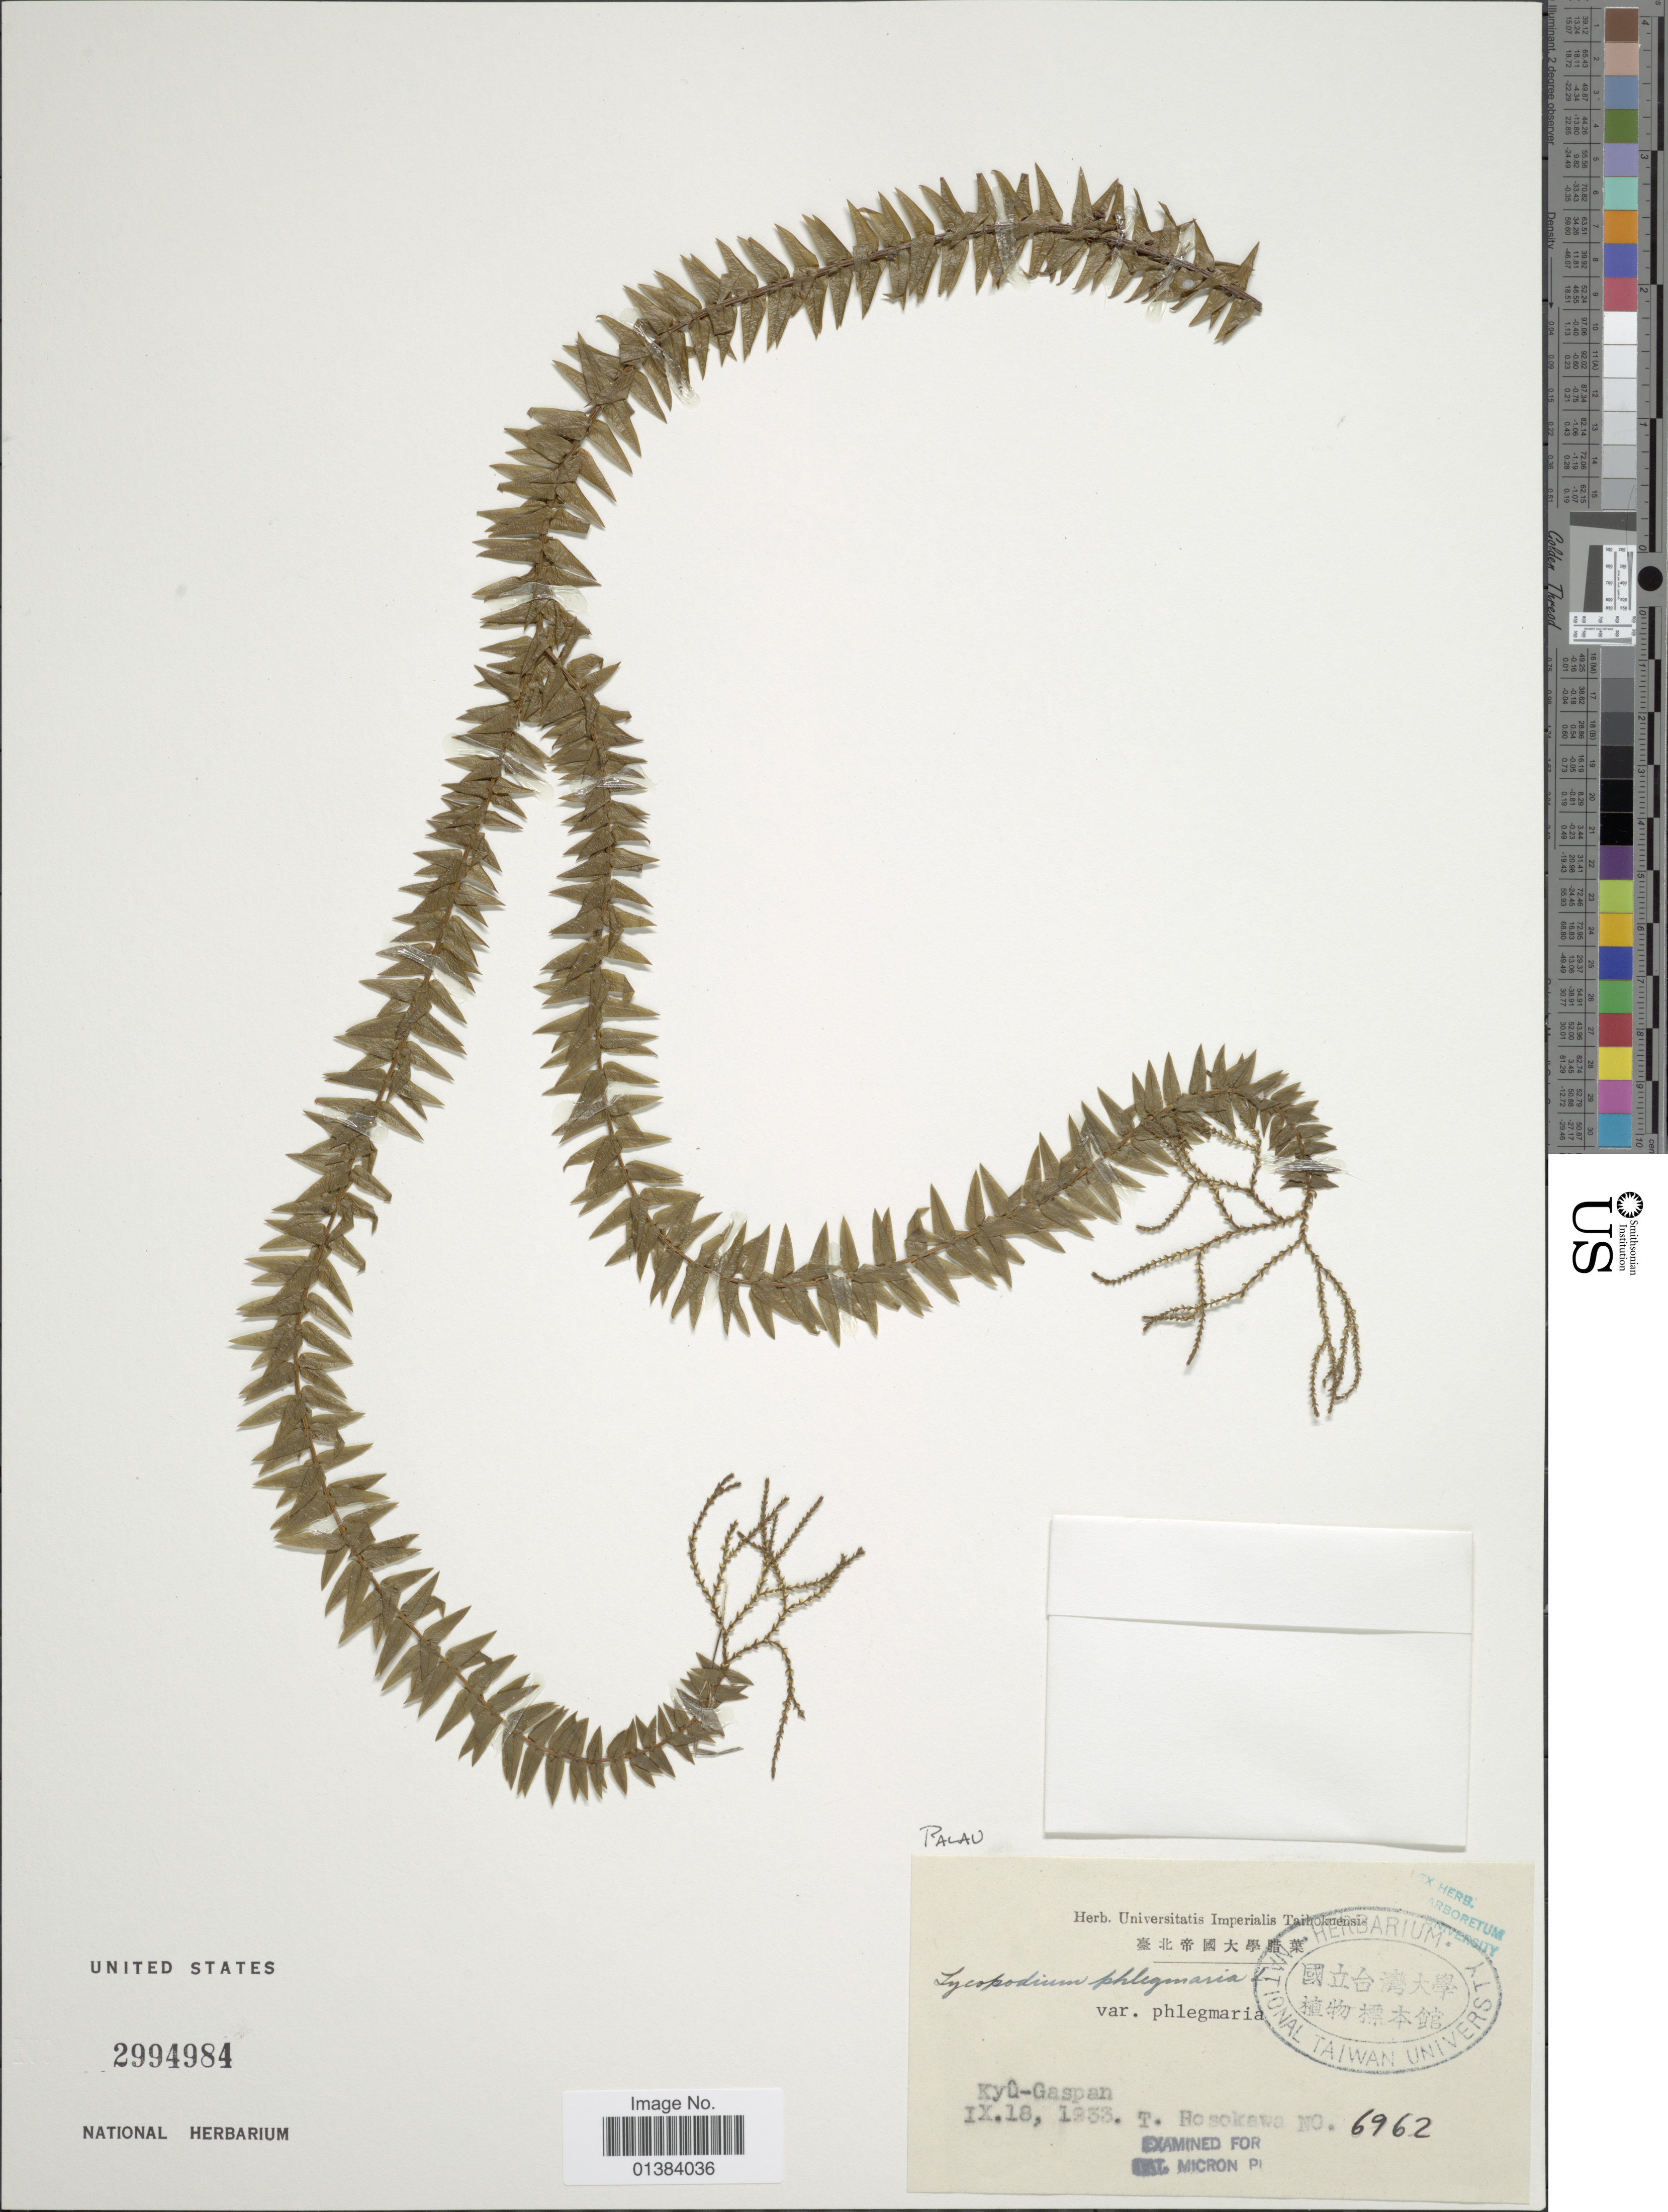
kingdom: Plantae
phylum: Tracheophyta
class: Lycopodiopsida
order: Lycopodiales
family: Lycopodiaceae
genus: Phlegmariurus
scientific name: Phlegmariurus phlegmaria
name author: (L.) Holub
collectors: T. Hosokawa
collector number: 6962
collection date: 1933-09-18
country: Palau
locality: Kyû-Gaspan.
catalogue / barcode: US 2994984